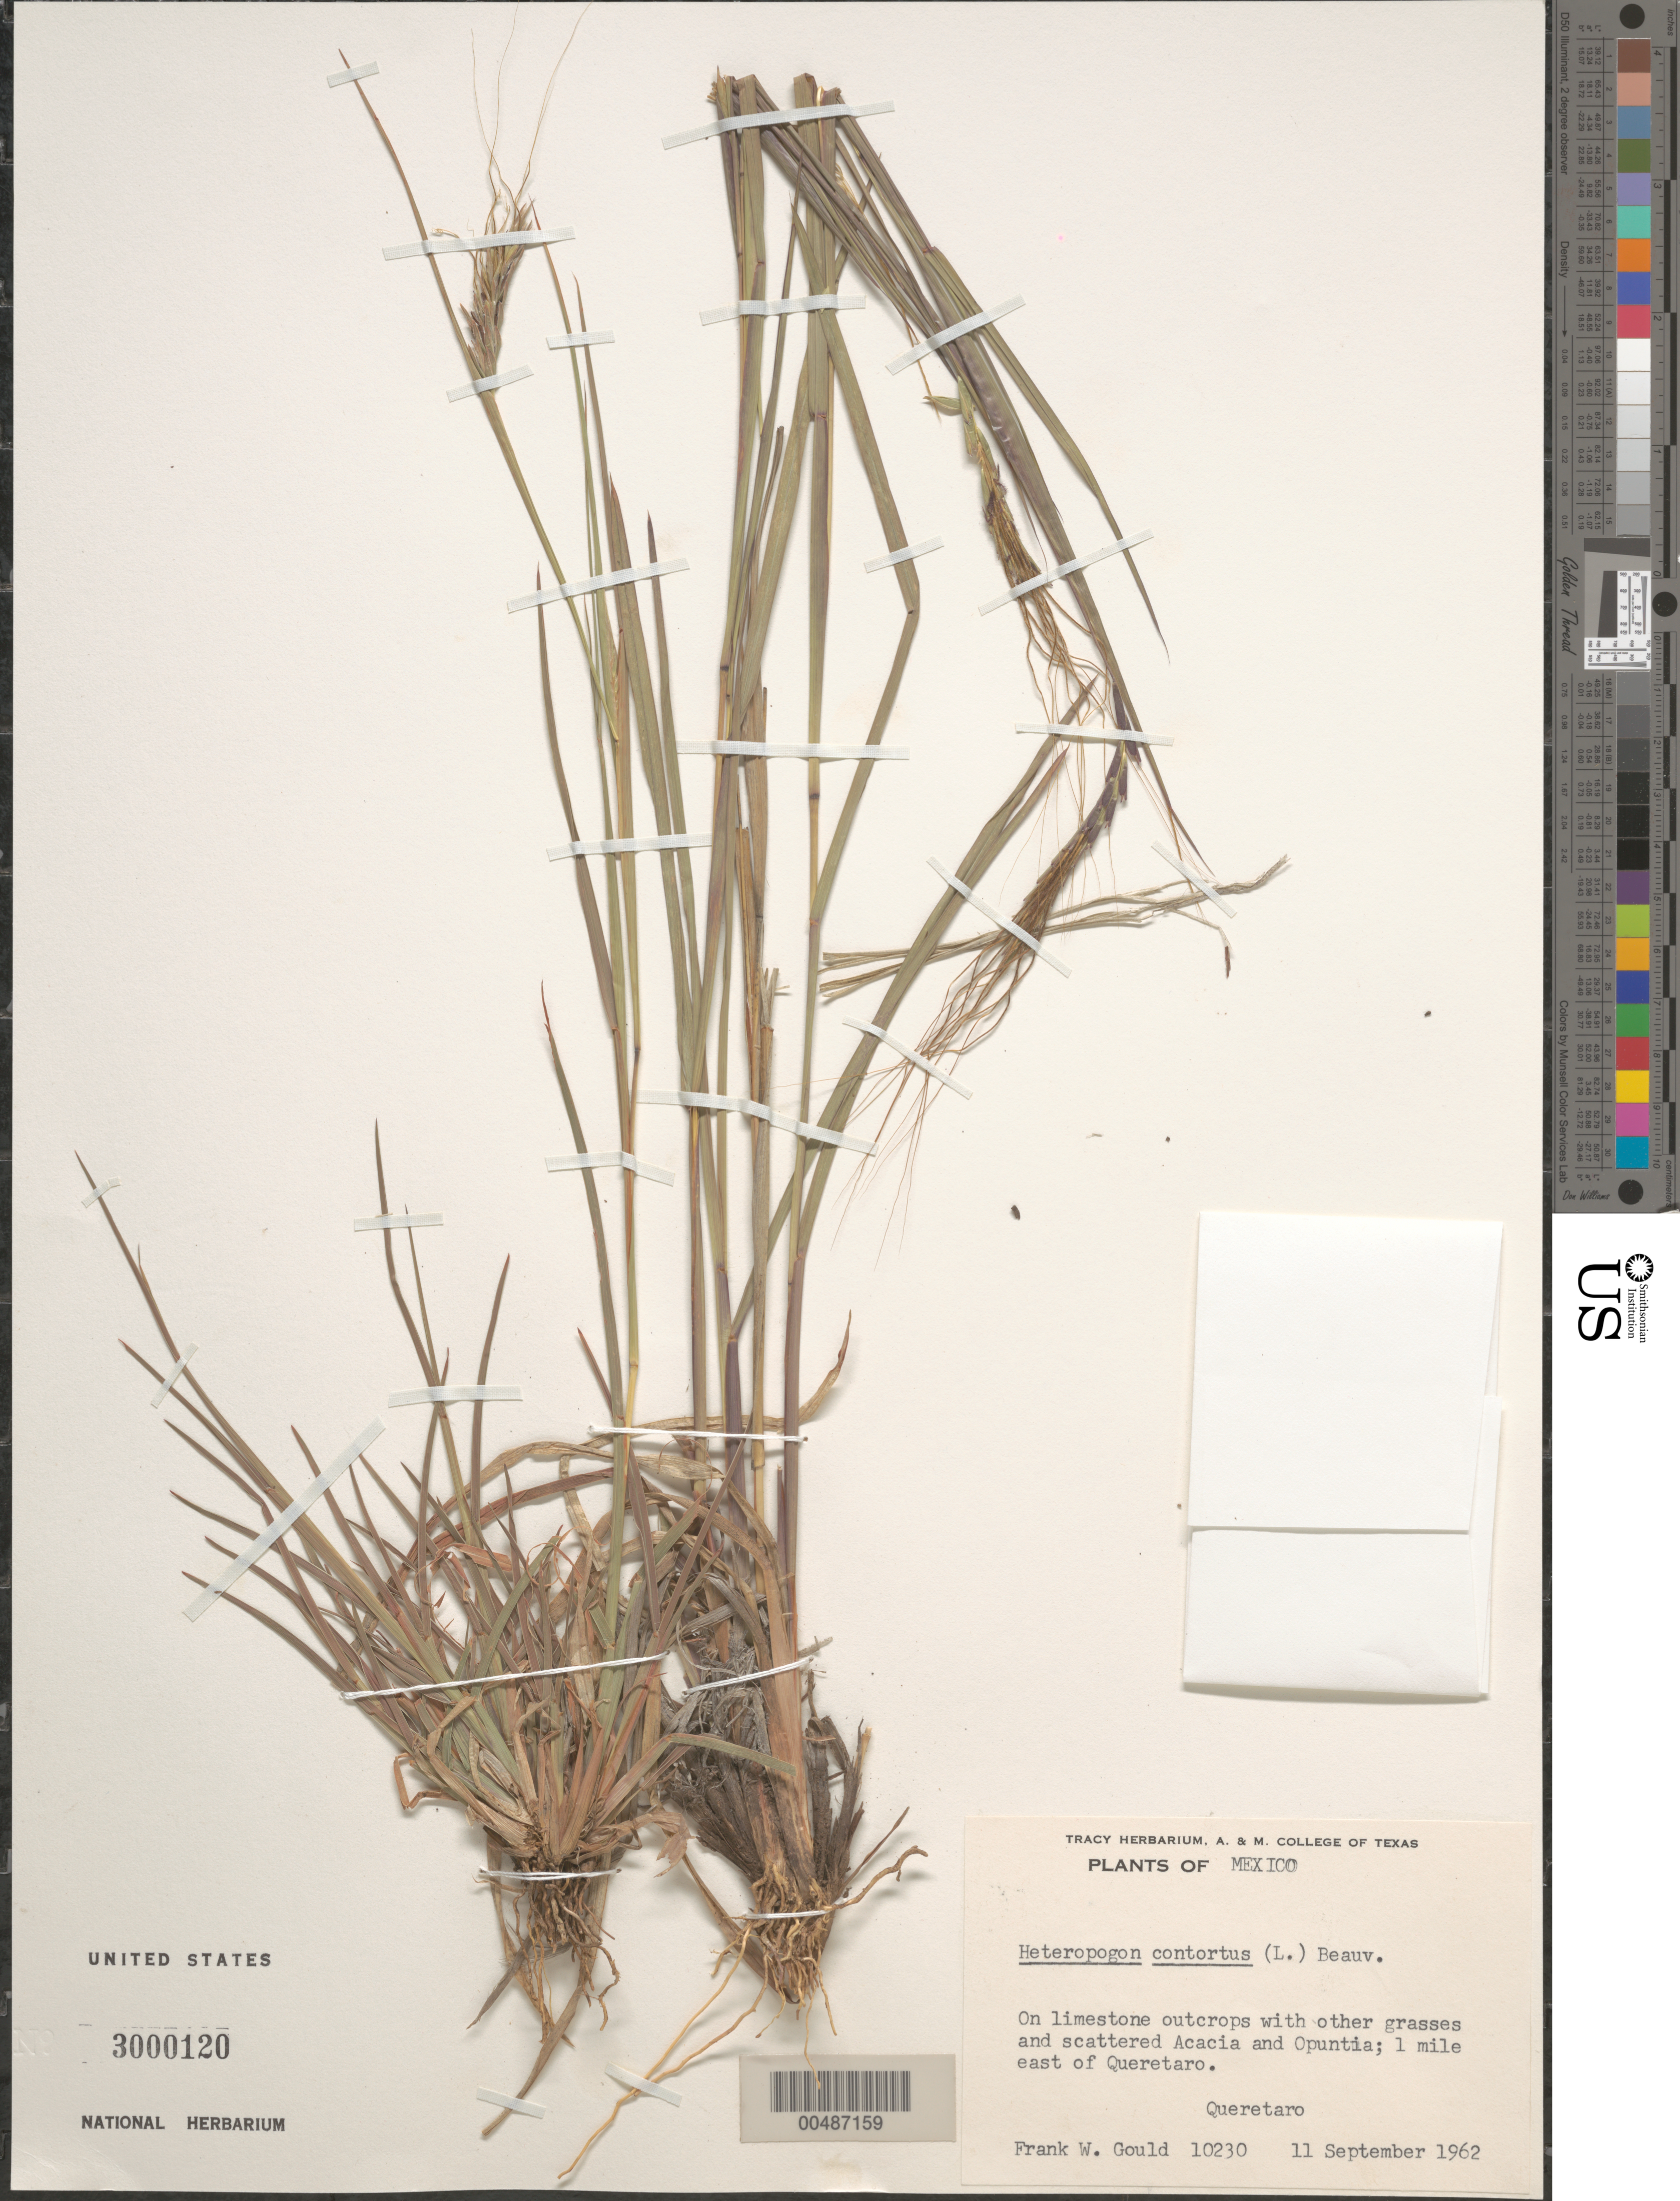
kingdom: Plantae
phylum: Tracheophyta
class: Liliopsida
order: Poales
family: Poaceae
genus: Heteropogon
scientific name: Heteropogon contortus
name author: (L.) P. Beauv. ex Roem. & Schult.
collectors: F. W. Gould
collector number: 10230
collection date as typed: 11 Sep 1962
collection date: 1962-09-11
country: Mexico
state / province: Querétaro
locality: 1 mi E of Querétaro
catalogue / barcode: US 3000120